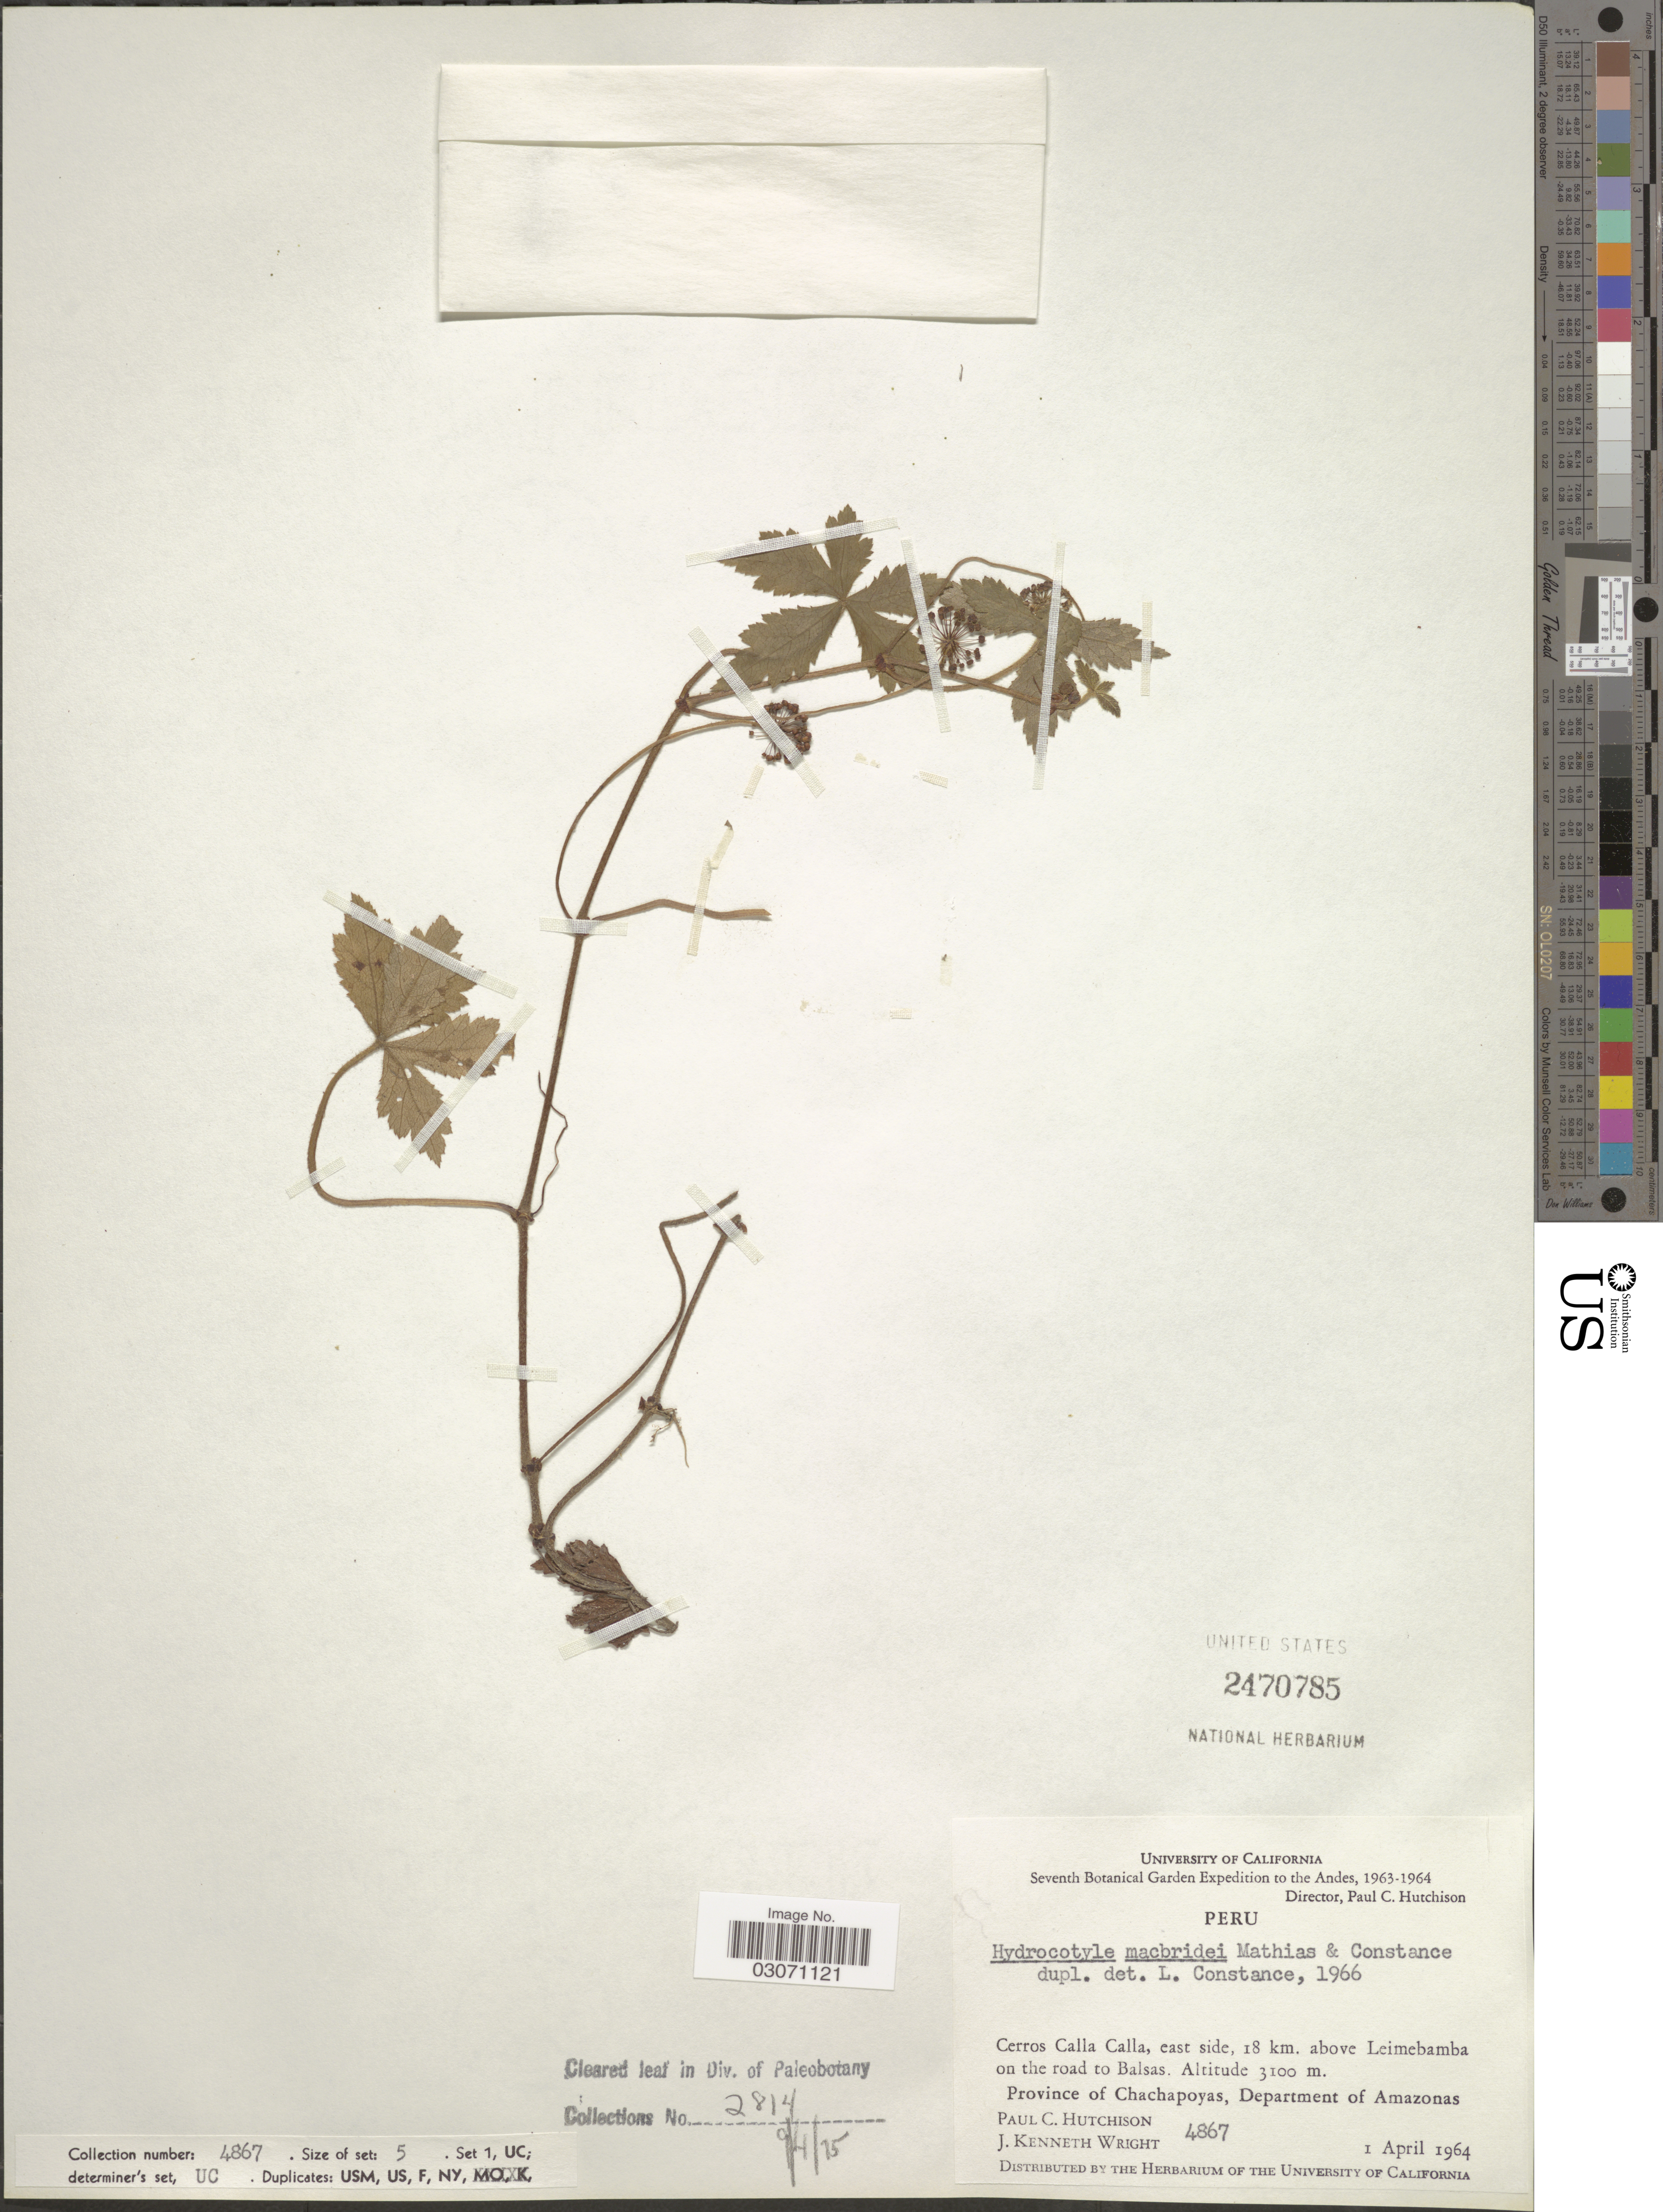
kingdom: Plantae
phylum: Tracheophyta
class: Magnoliopsida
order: Apiales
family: Araliaceae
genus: Hydrocotyle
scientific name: Hydrocotyle macbridei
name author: Mathias & Constance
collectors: P. C. Hutchison & J. K. Wright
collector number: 4867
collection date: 1964-04-01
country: Peru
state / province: Amazonas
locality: The Andes, Cerros Calla Calla, east side, 18 km. above Leimebamba on the road to Balsas, Province of Chachapoyas, Department of Amazonas.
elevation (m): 3100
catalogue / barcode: US 2470785